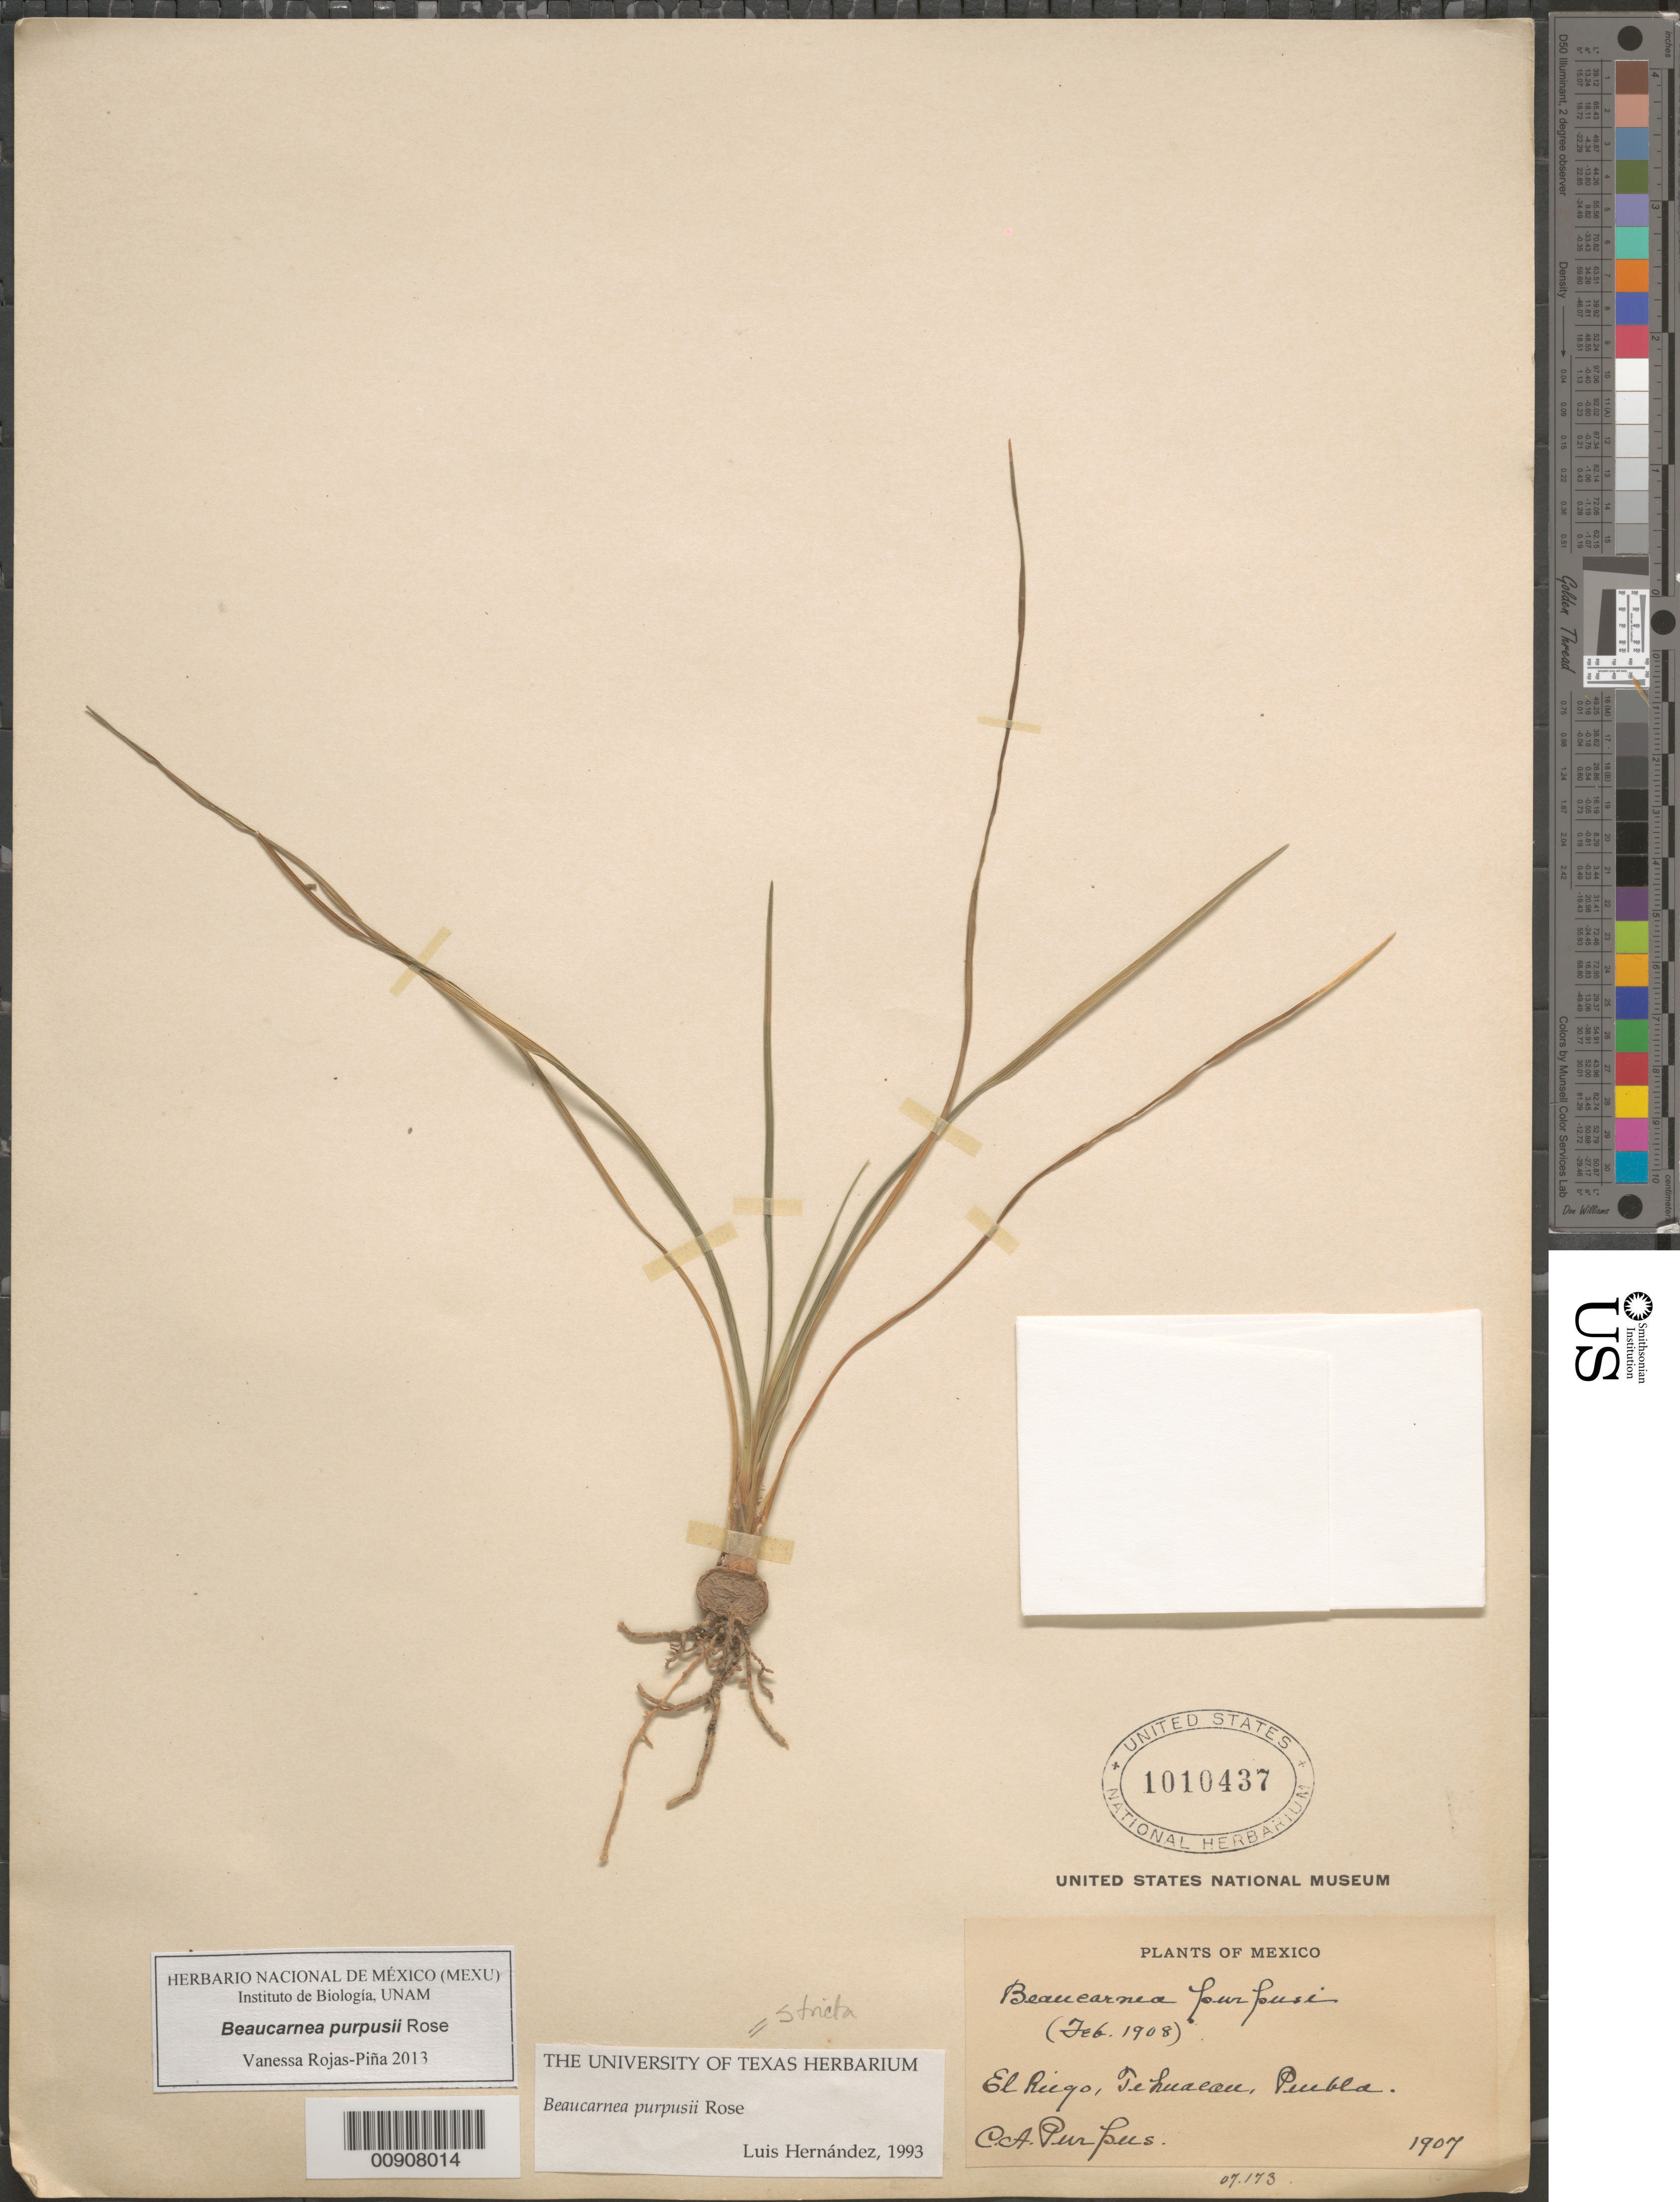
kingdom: Plantae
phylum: Tracheophyta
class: Liliopsida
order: Asparagales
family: Asparagaceae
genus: Beaucarnea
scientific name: Beaucarnea stricta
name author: Lem.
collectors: C. A. Purpus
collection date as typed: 1907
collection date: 1907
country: Mexico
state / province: Puebla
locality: El Riego, Tehuacan, Puebla.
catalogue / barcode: US 1010437